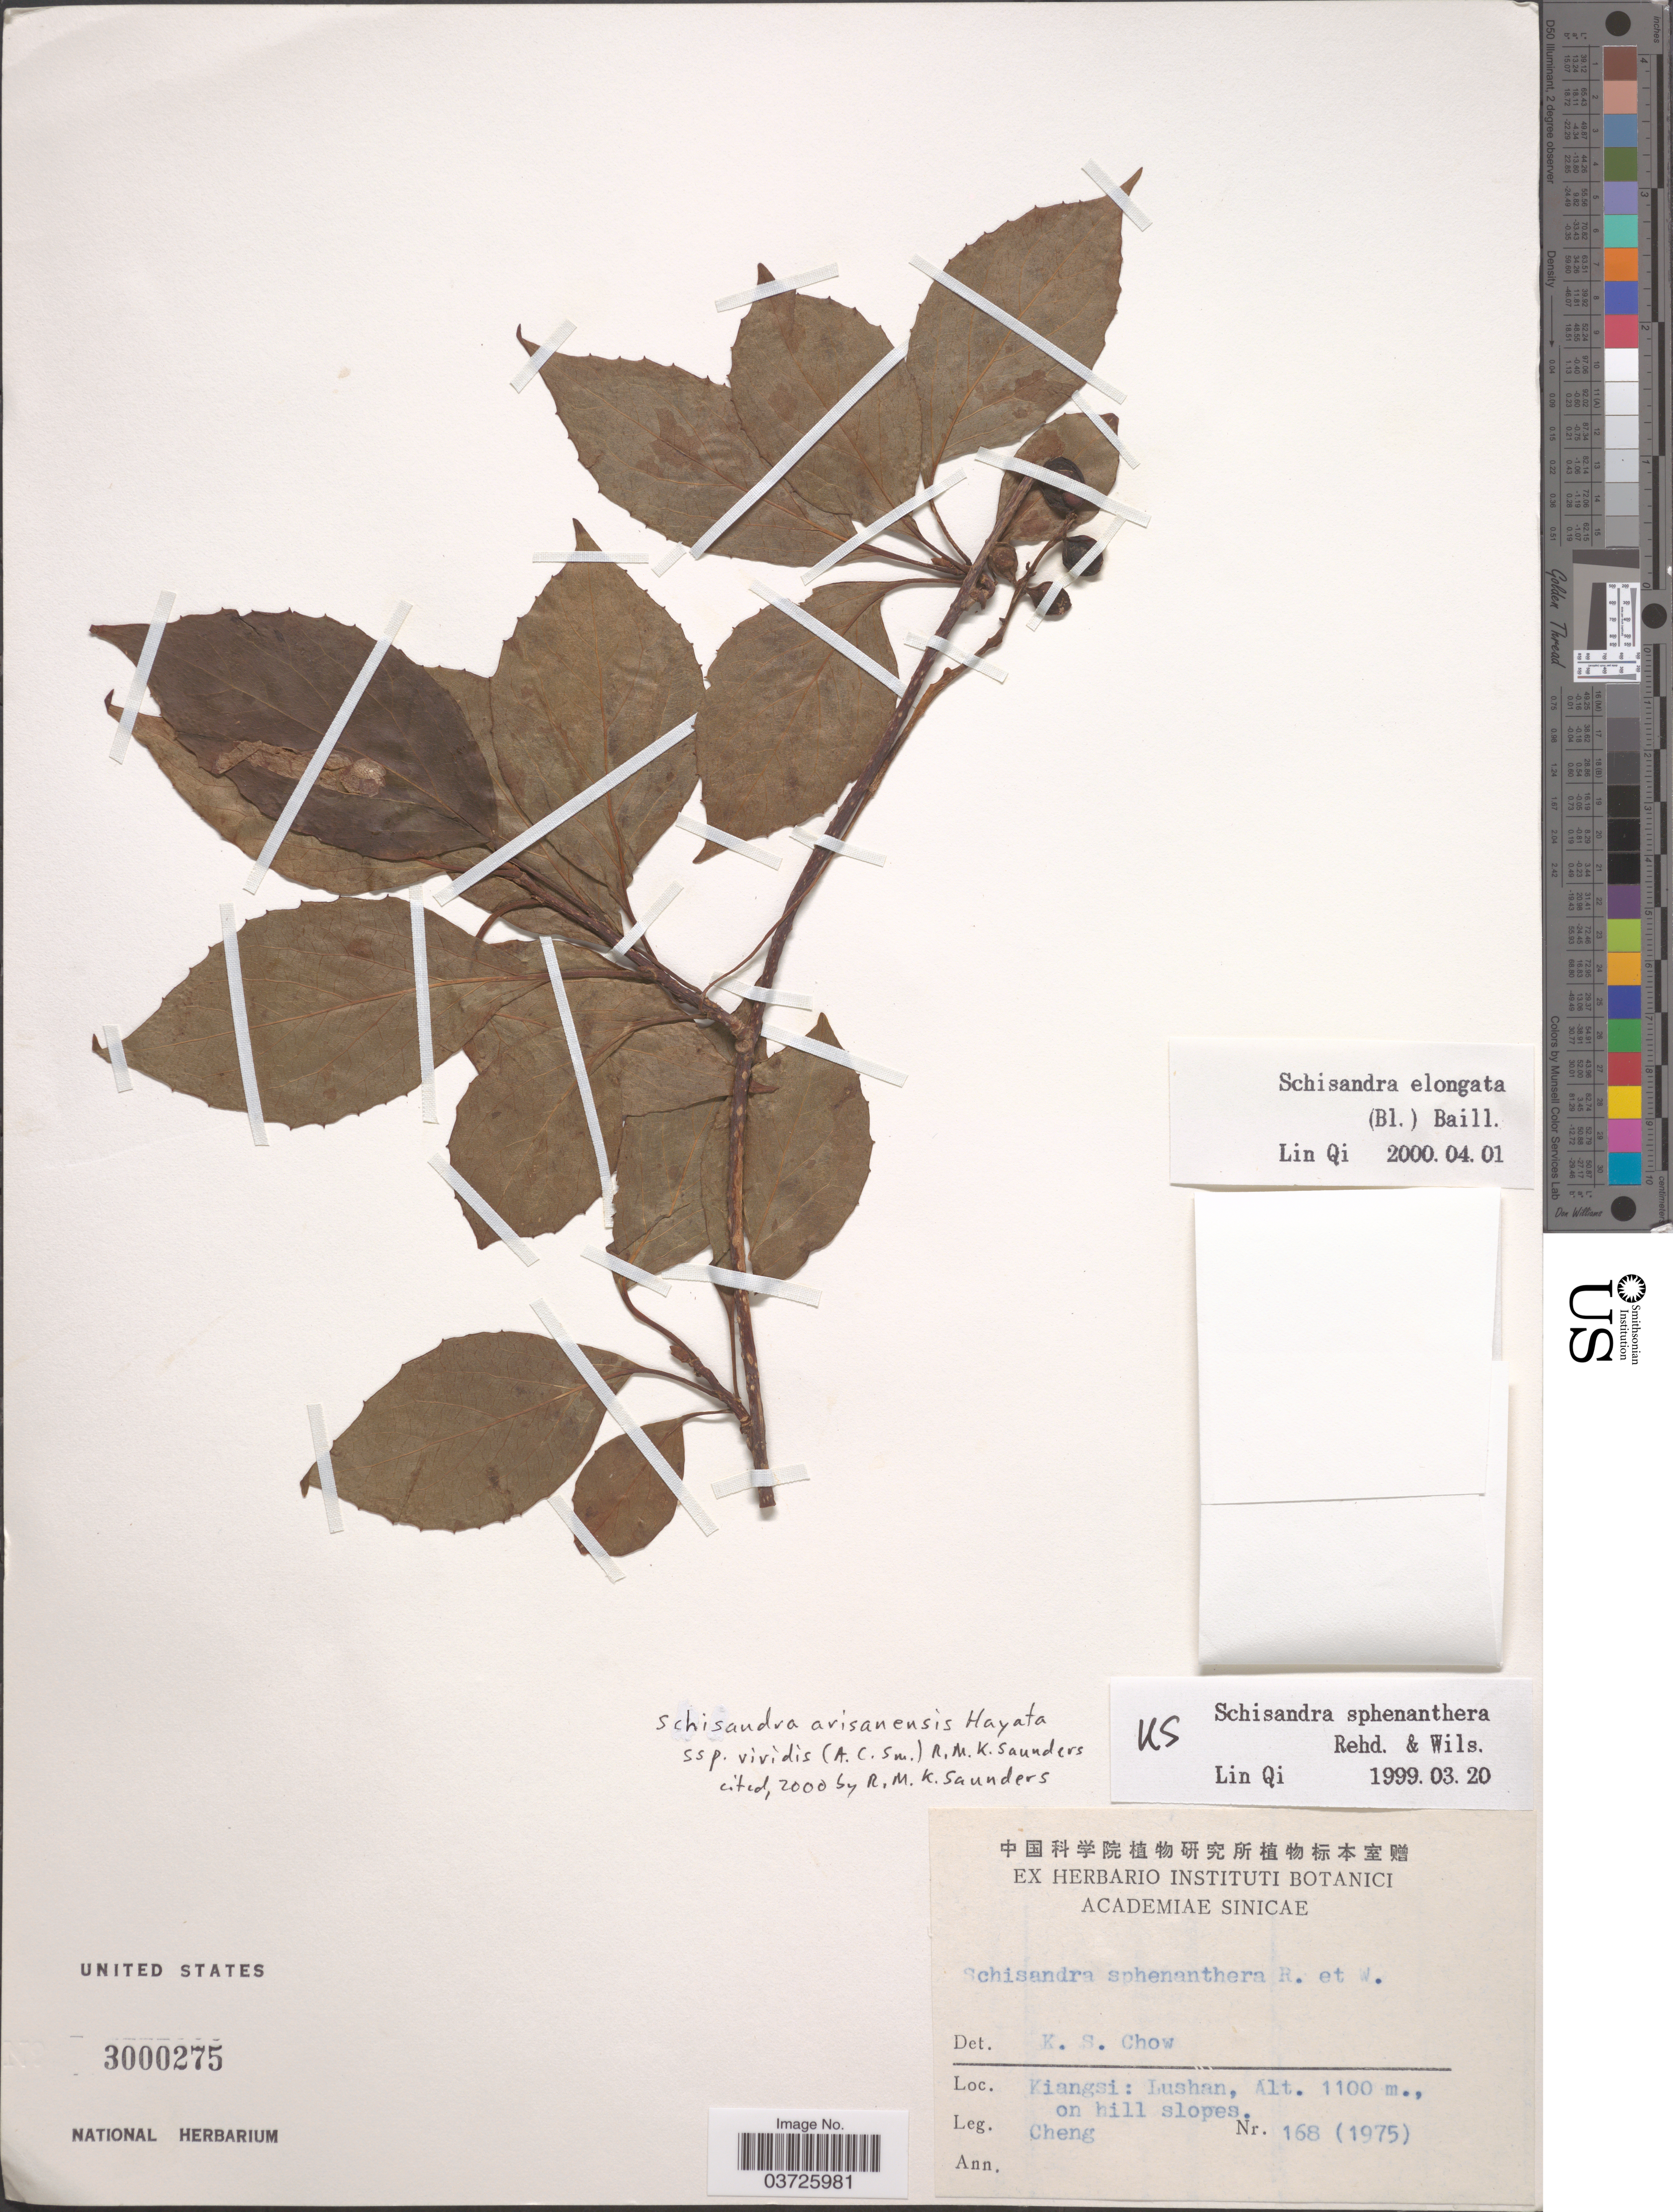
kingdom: Plantae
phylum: Tracheophyta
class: Magnoliopsida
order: Austrobaileyales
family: Schisandraceae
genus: Schisandra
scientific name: Schisandra elongata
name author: (Blume) Baill.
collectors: -. Cheng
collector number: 168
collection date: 1975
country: China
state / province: Jiangxi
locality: Kiangsi: Lushan, on hill slopes.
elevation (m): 1100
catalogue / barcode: US 3000275